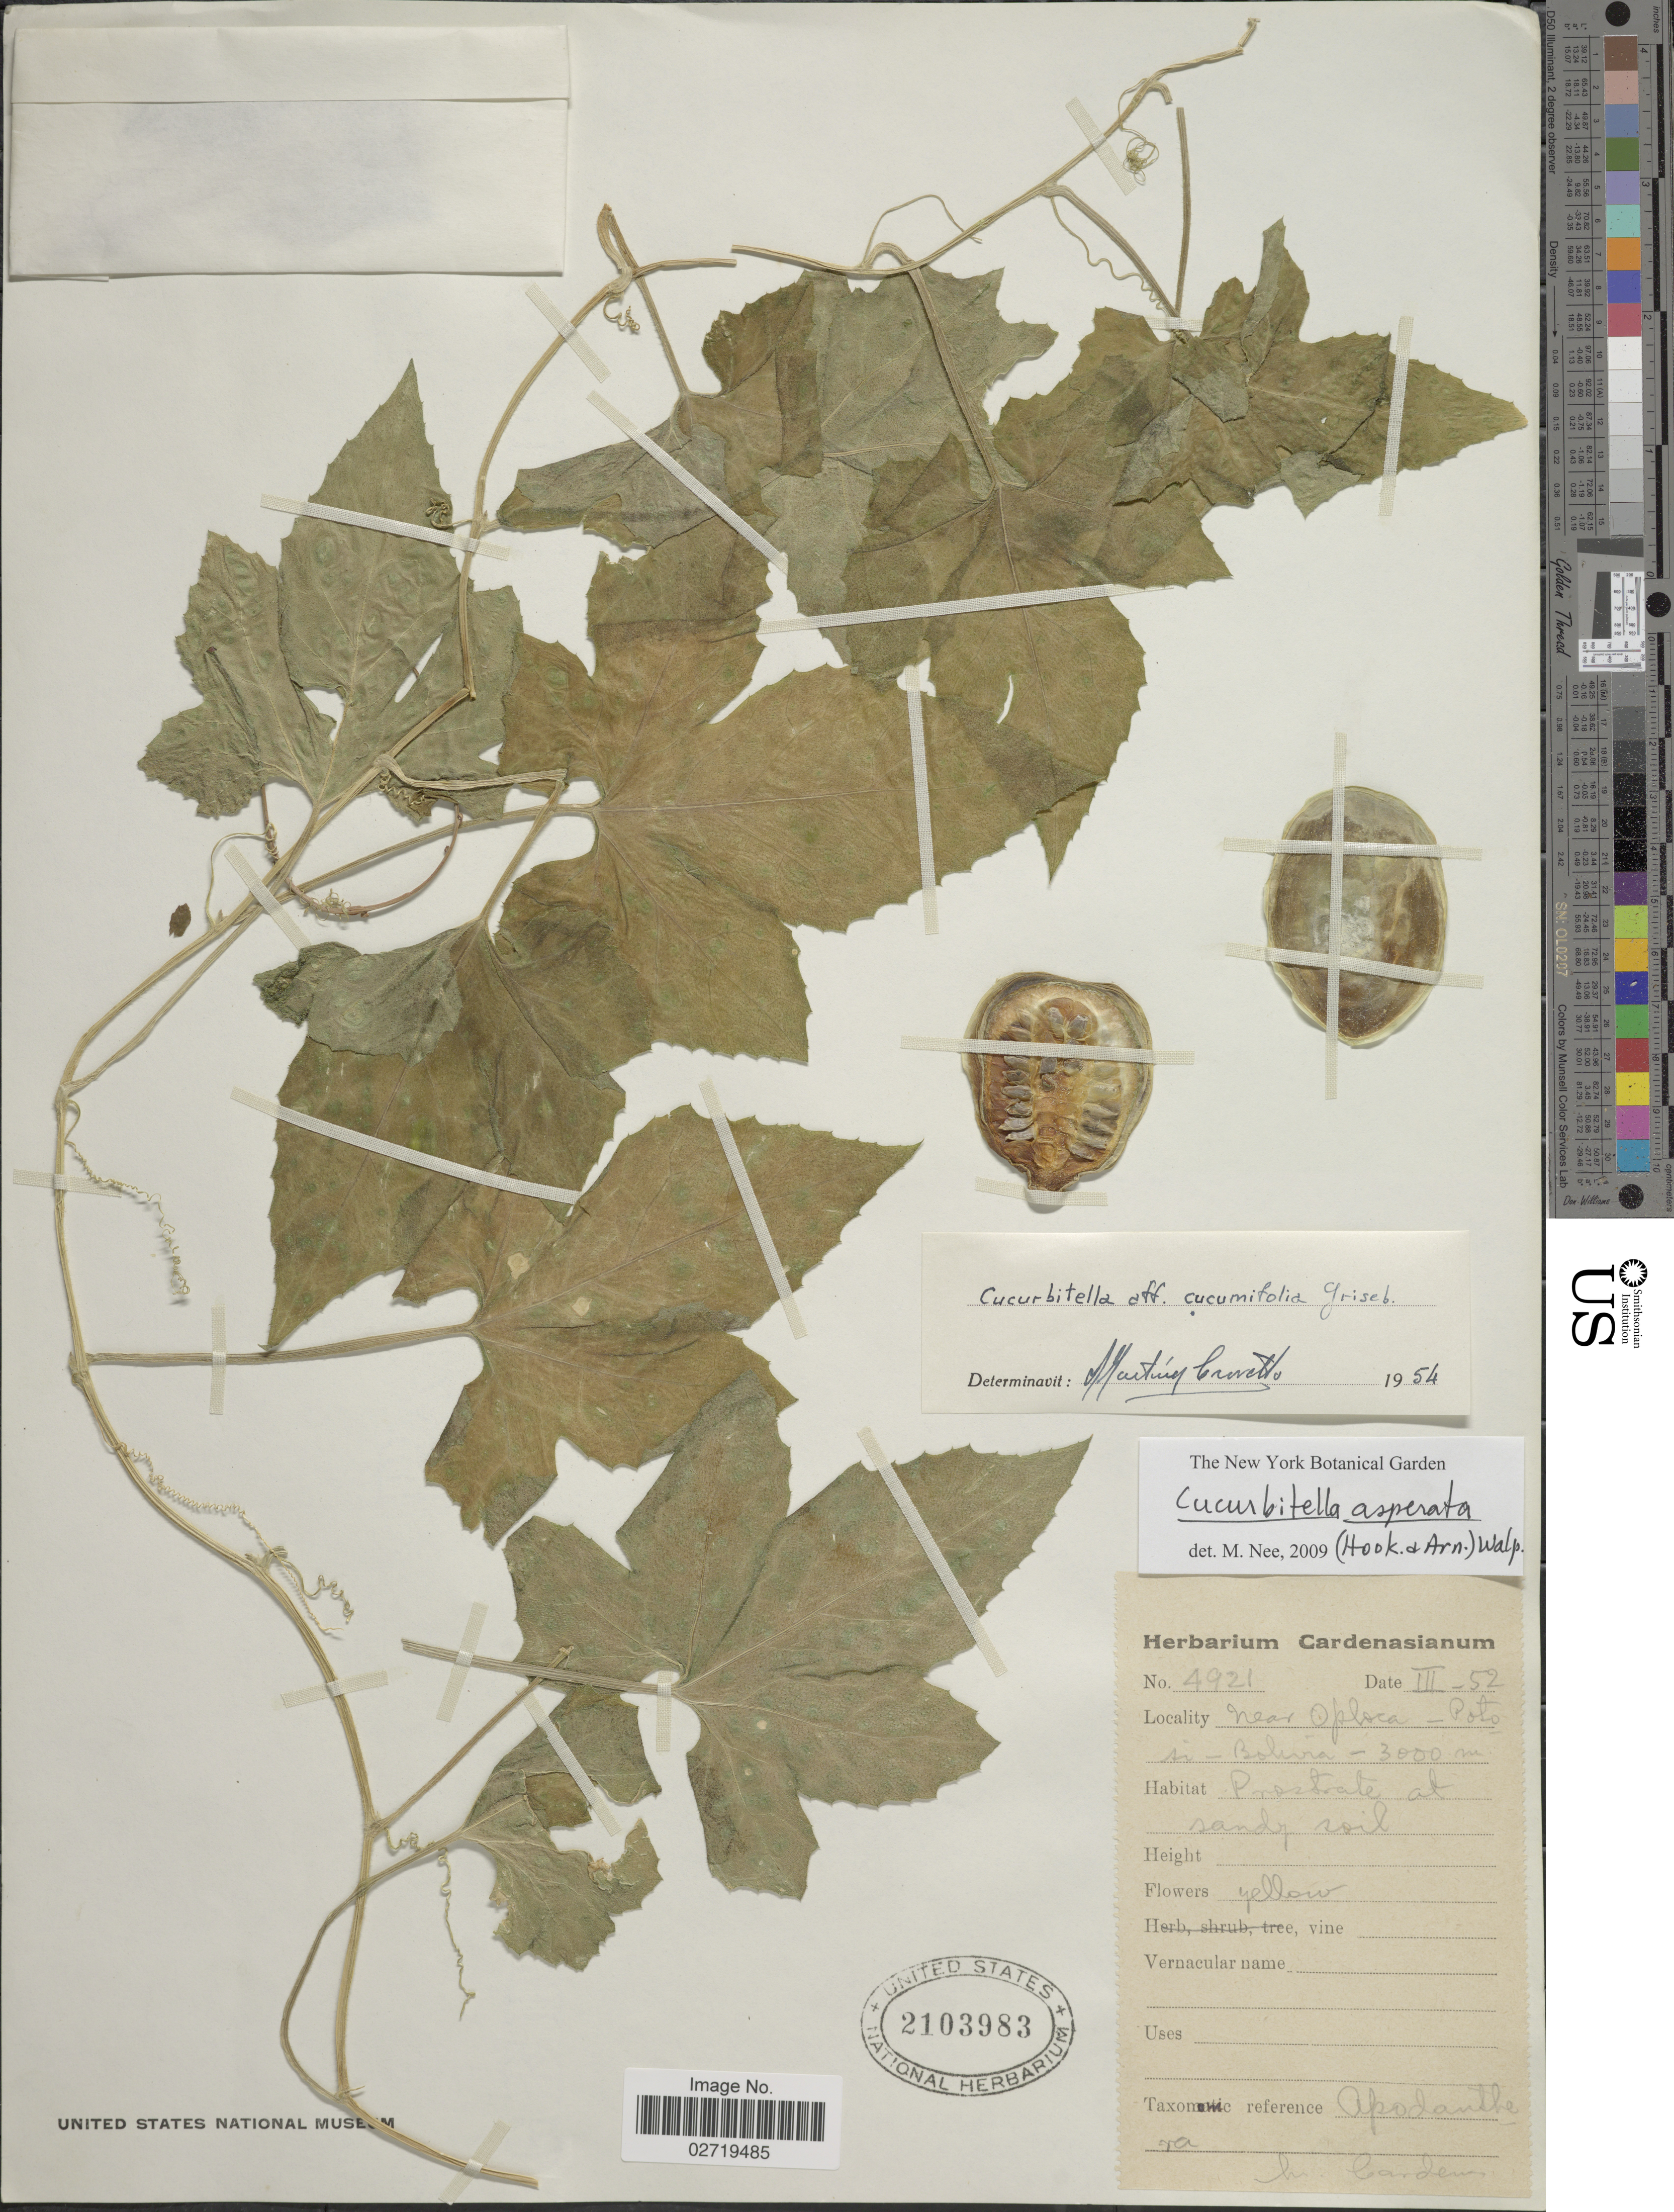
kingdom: Plantae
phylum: Tracheophyta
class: Magnoliopsida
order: Cucurbitales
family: Cucurbitaceae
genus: Cucurbitella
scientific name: Cucurbitella asperata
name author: (Gillies ex Hook. & Arn.) Walp.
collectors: ex herb. Cardenasianum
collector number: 4921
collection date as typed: Transcribed d/m/y: /3/52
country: Bolivia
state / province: Potosi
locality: Near Oploca, Prostrate at sandy soil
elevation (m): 3000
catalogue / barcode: US 2103983